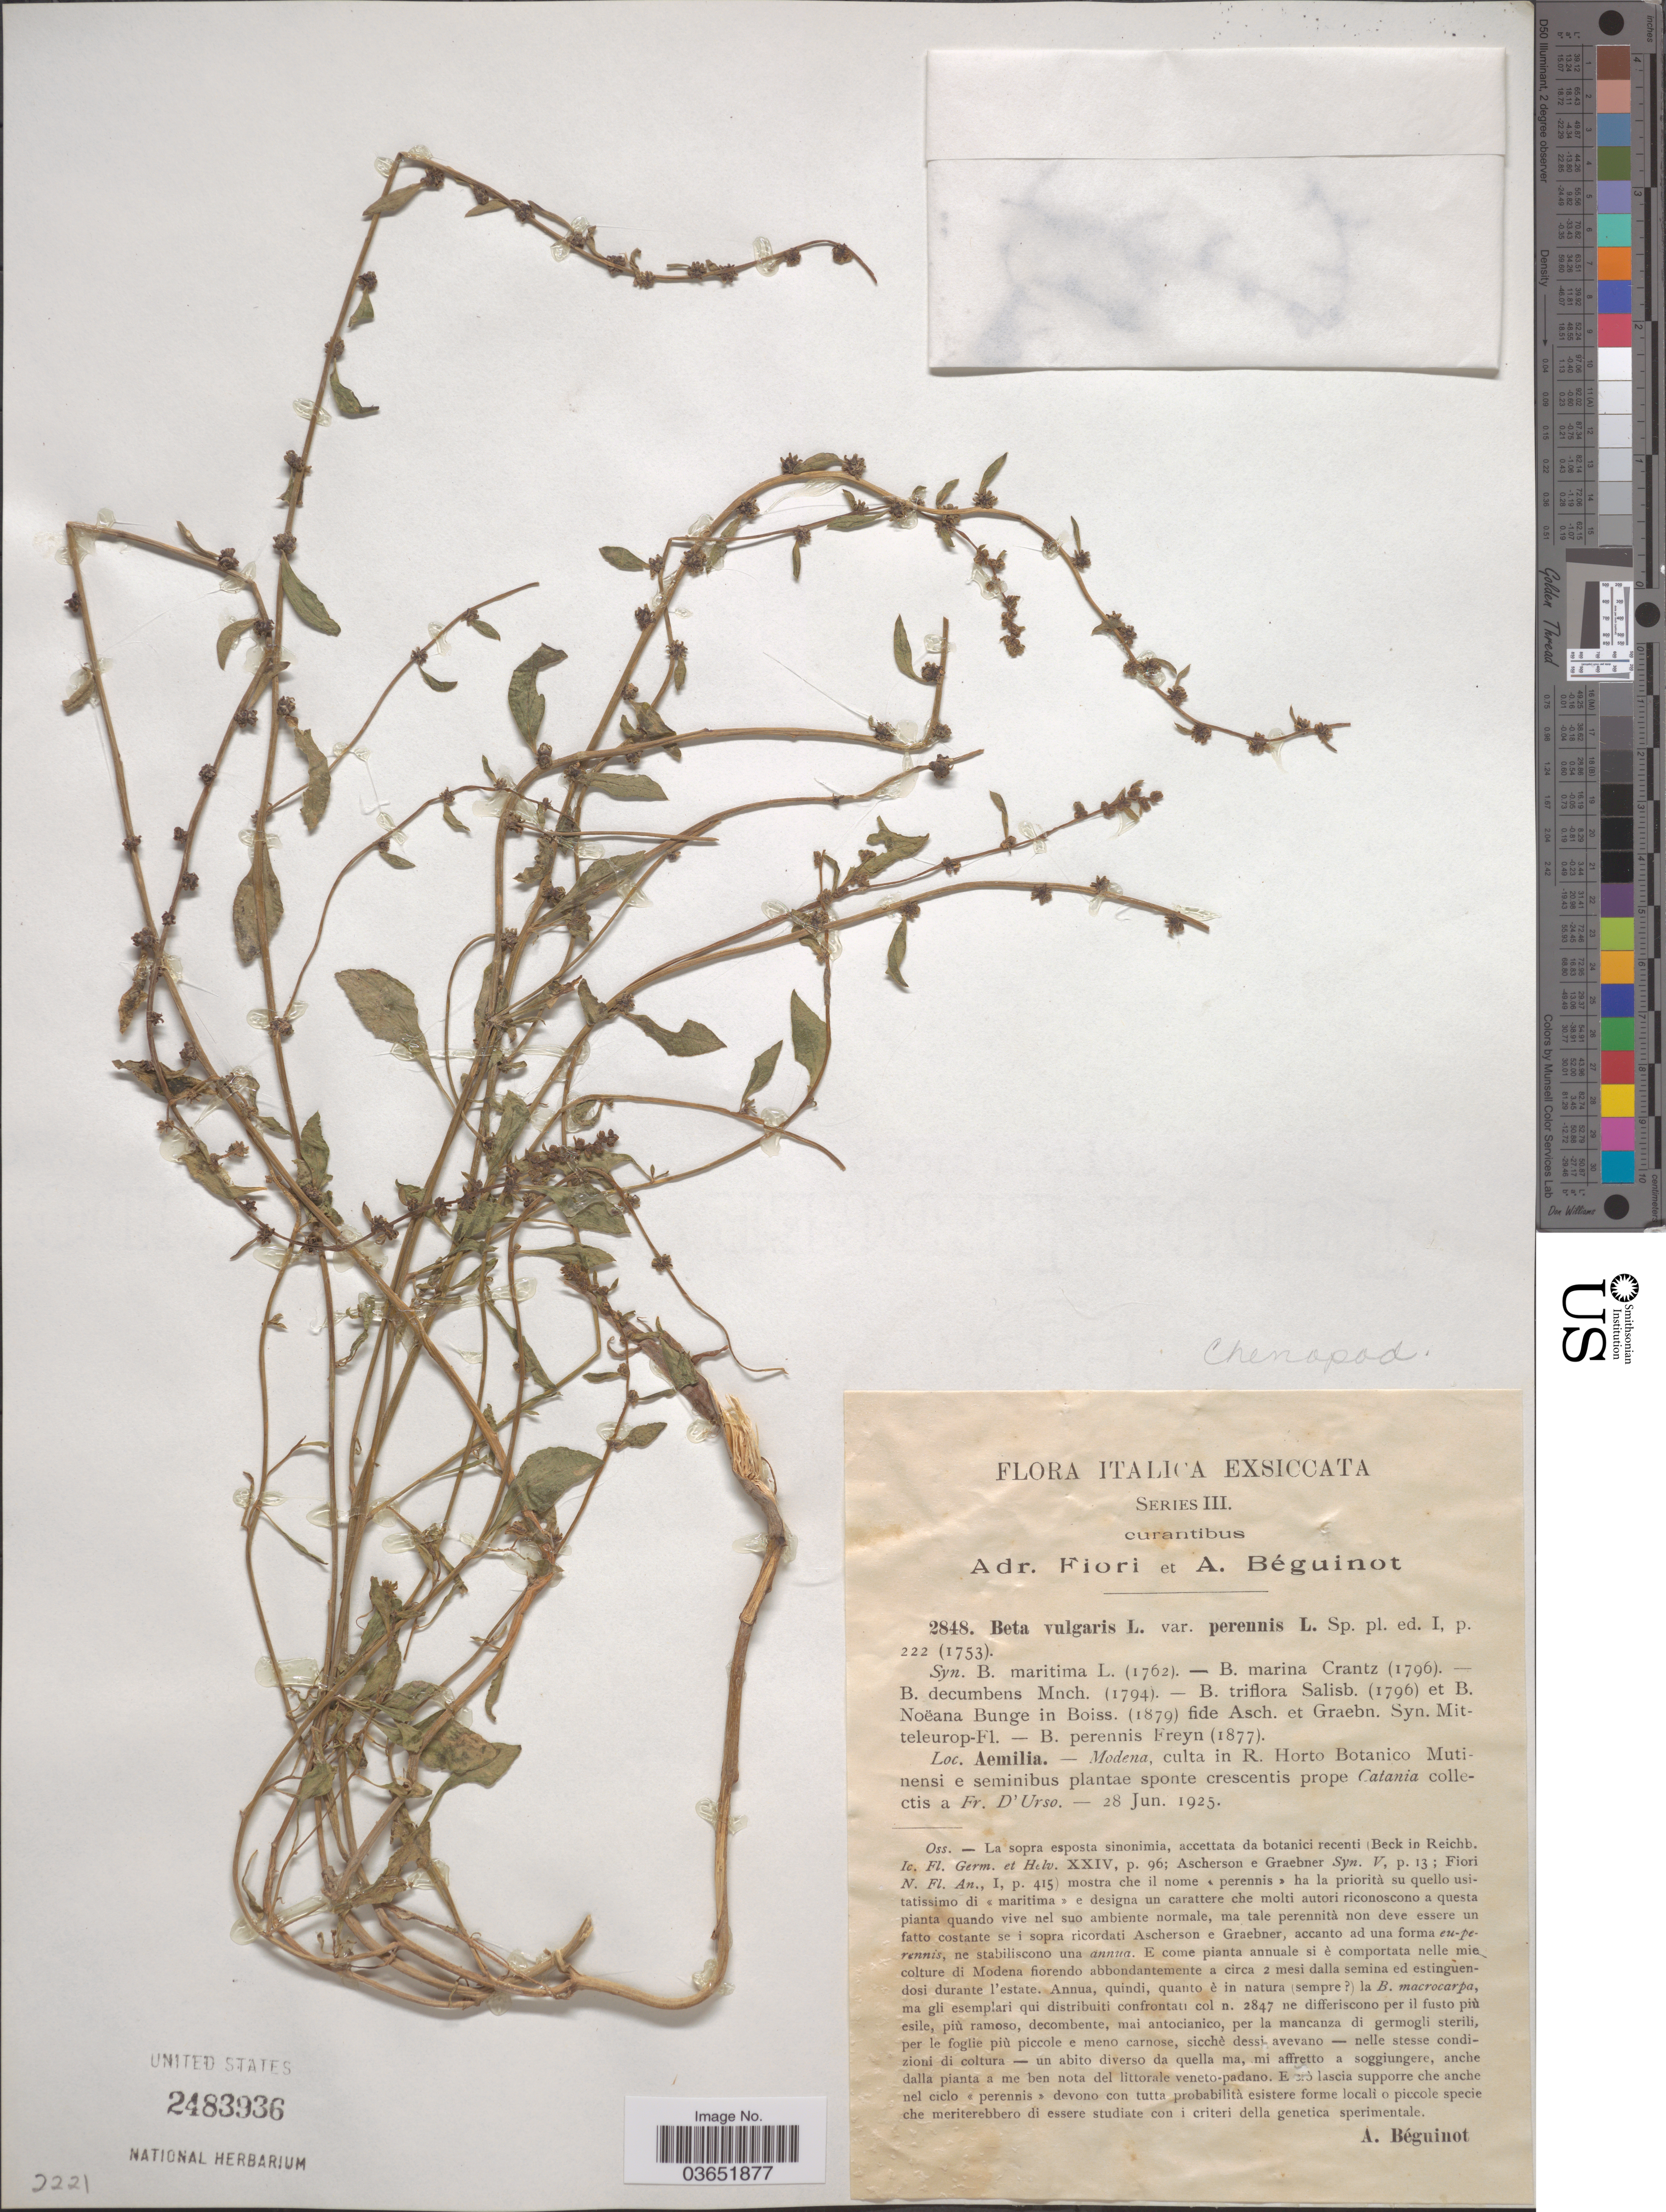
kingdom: Plantae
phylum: Tracheophyta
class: Magnoliopsida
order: Caryophyllales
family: Amaranthaceae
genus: Beta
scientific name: Beta vulgaris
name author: L.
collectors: A. Béguinot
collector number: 2848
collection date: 1925-06-28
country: Italy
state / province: Emilia-Romagna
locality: Aemilia. - Modena. R. Horto Botanico Mutinensi e seminibus plantae sponte crescentis prope Catania collectis a Fr. D'Urso.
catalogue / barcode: US 2483936